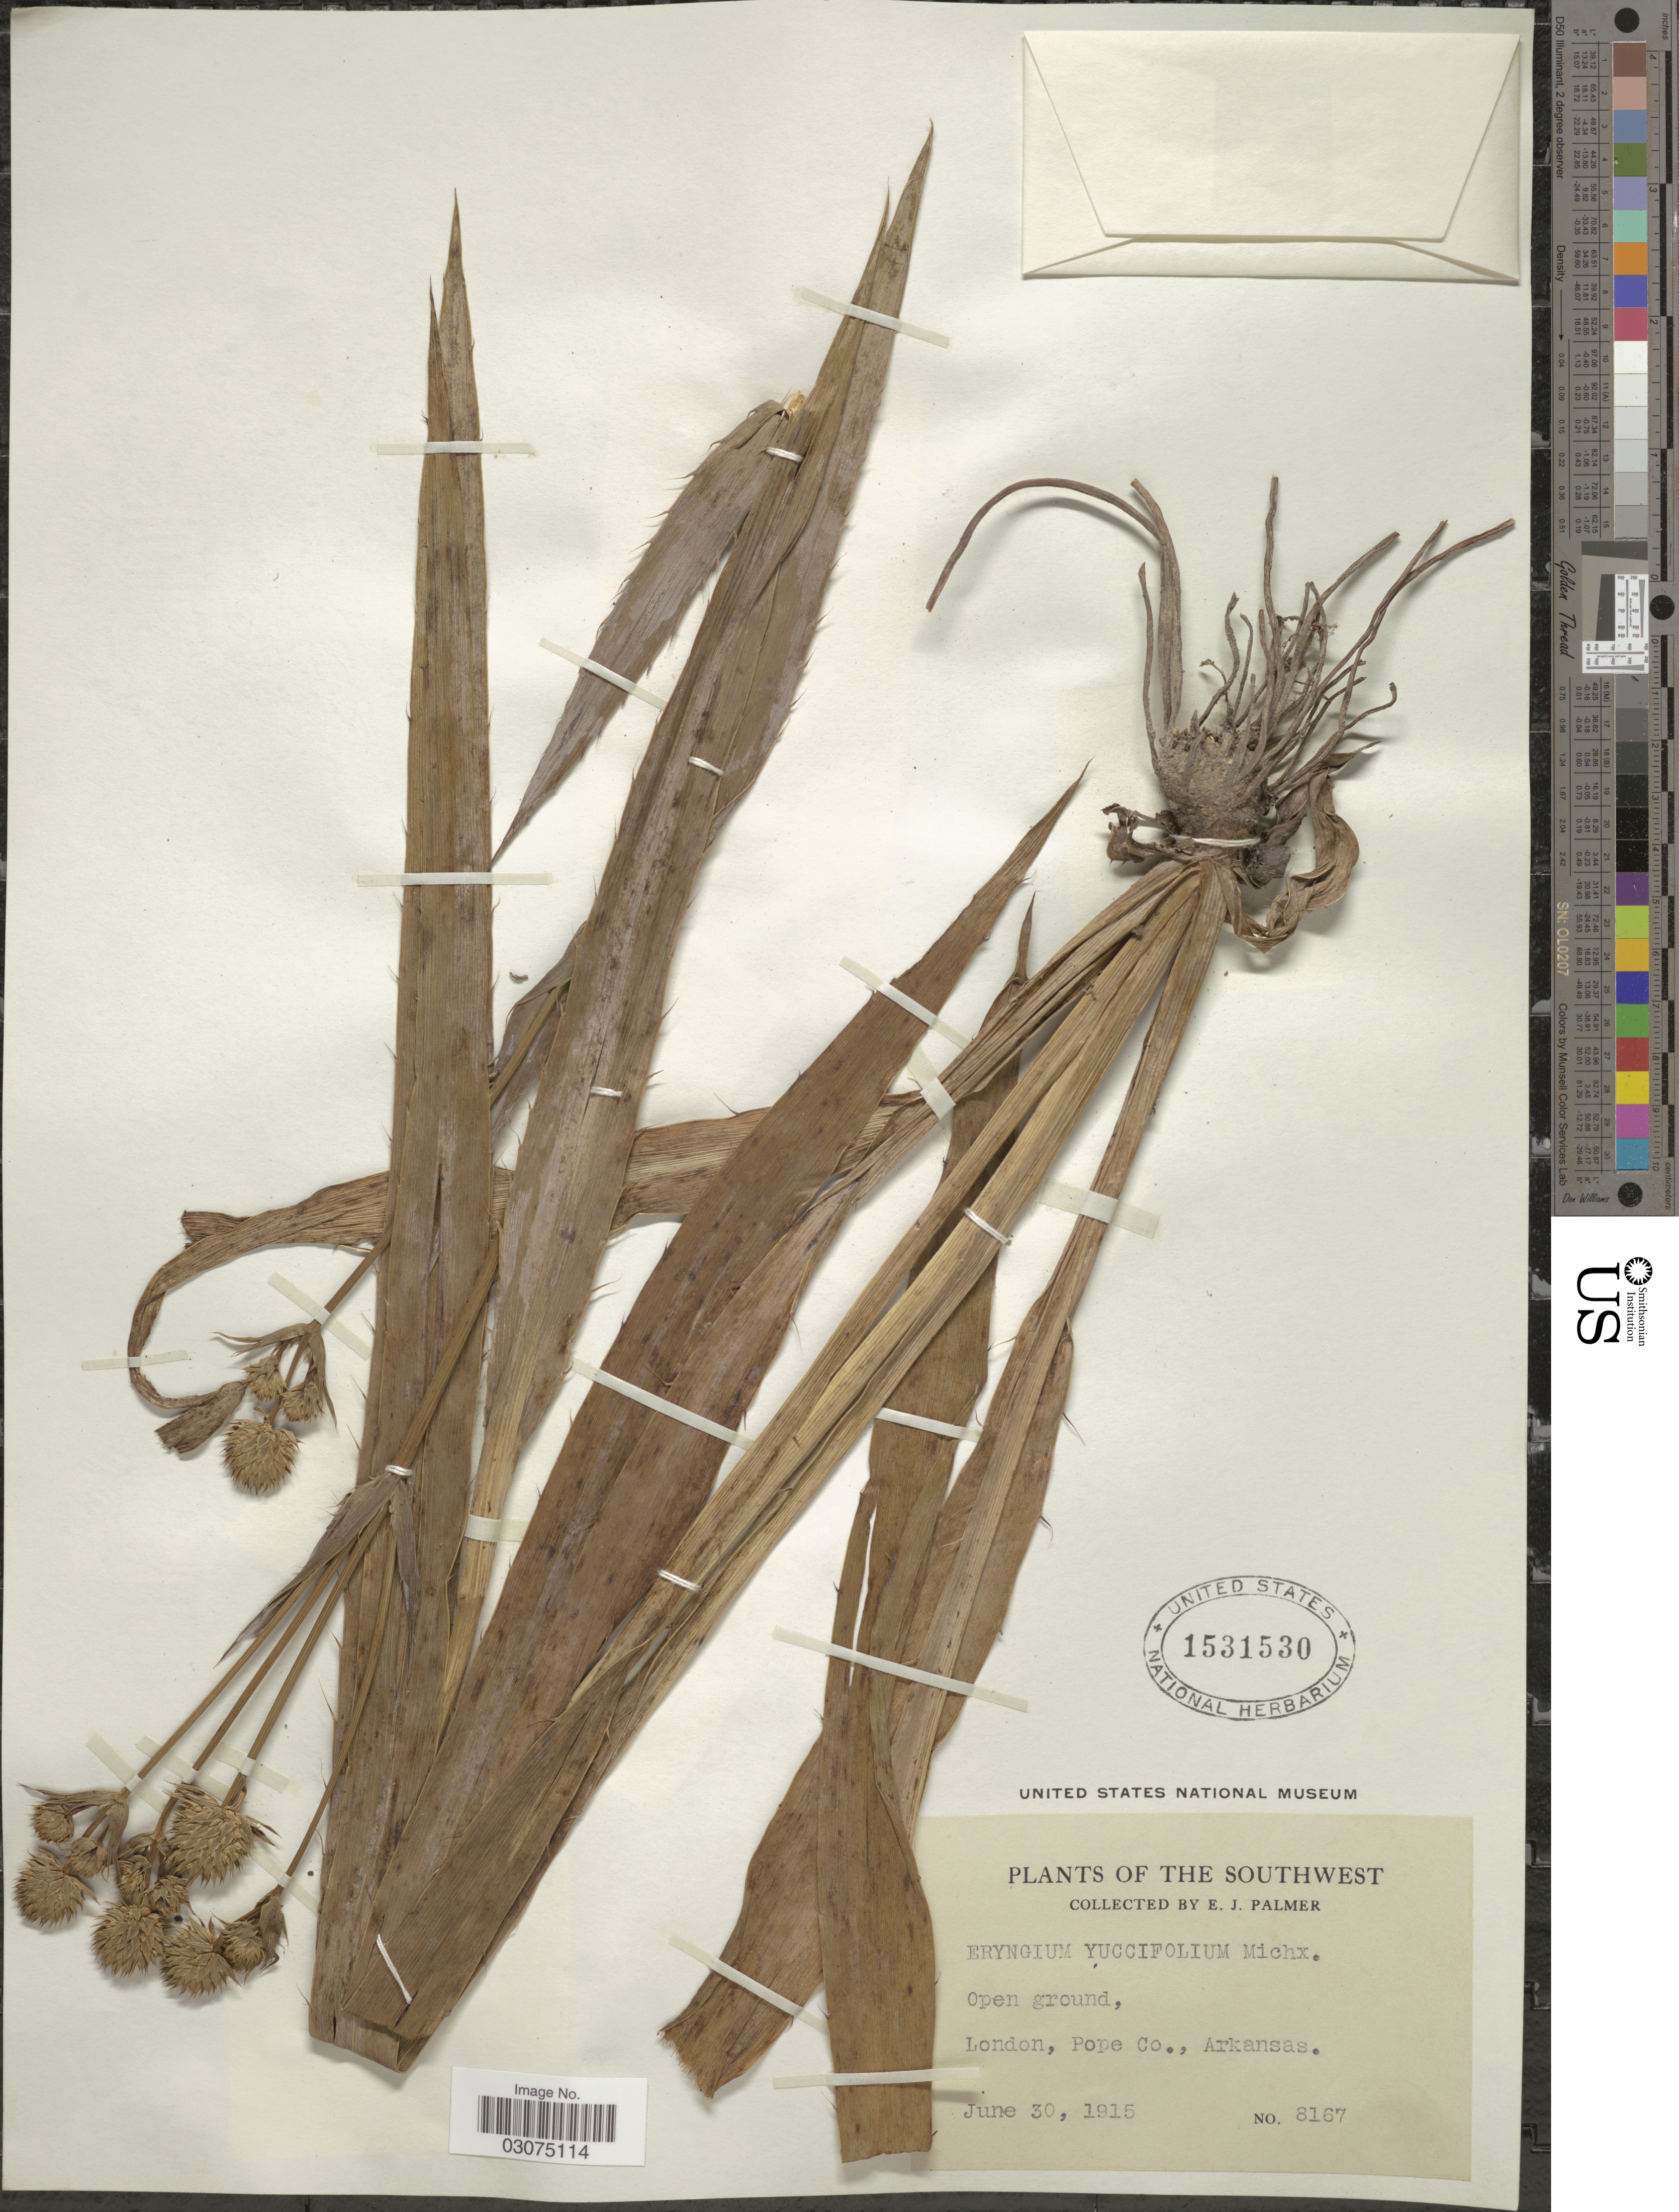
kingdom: Plantae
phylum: Tracheophyta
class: Magnoliopsida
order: Apiales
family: Apiaceae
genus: Eryngium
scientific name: Eryngium yuccifolium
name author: Michx.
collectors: E. J. Palmer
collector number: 8167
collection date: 1915-06-30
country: United States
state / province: Arkansas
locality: Southwest. London, Pope Co.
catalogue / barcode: US 1531530